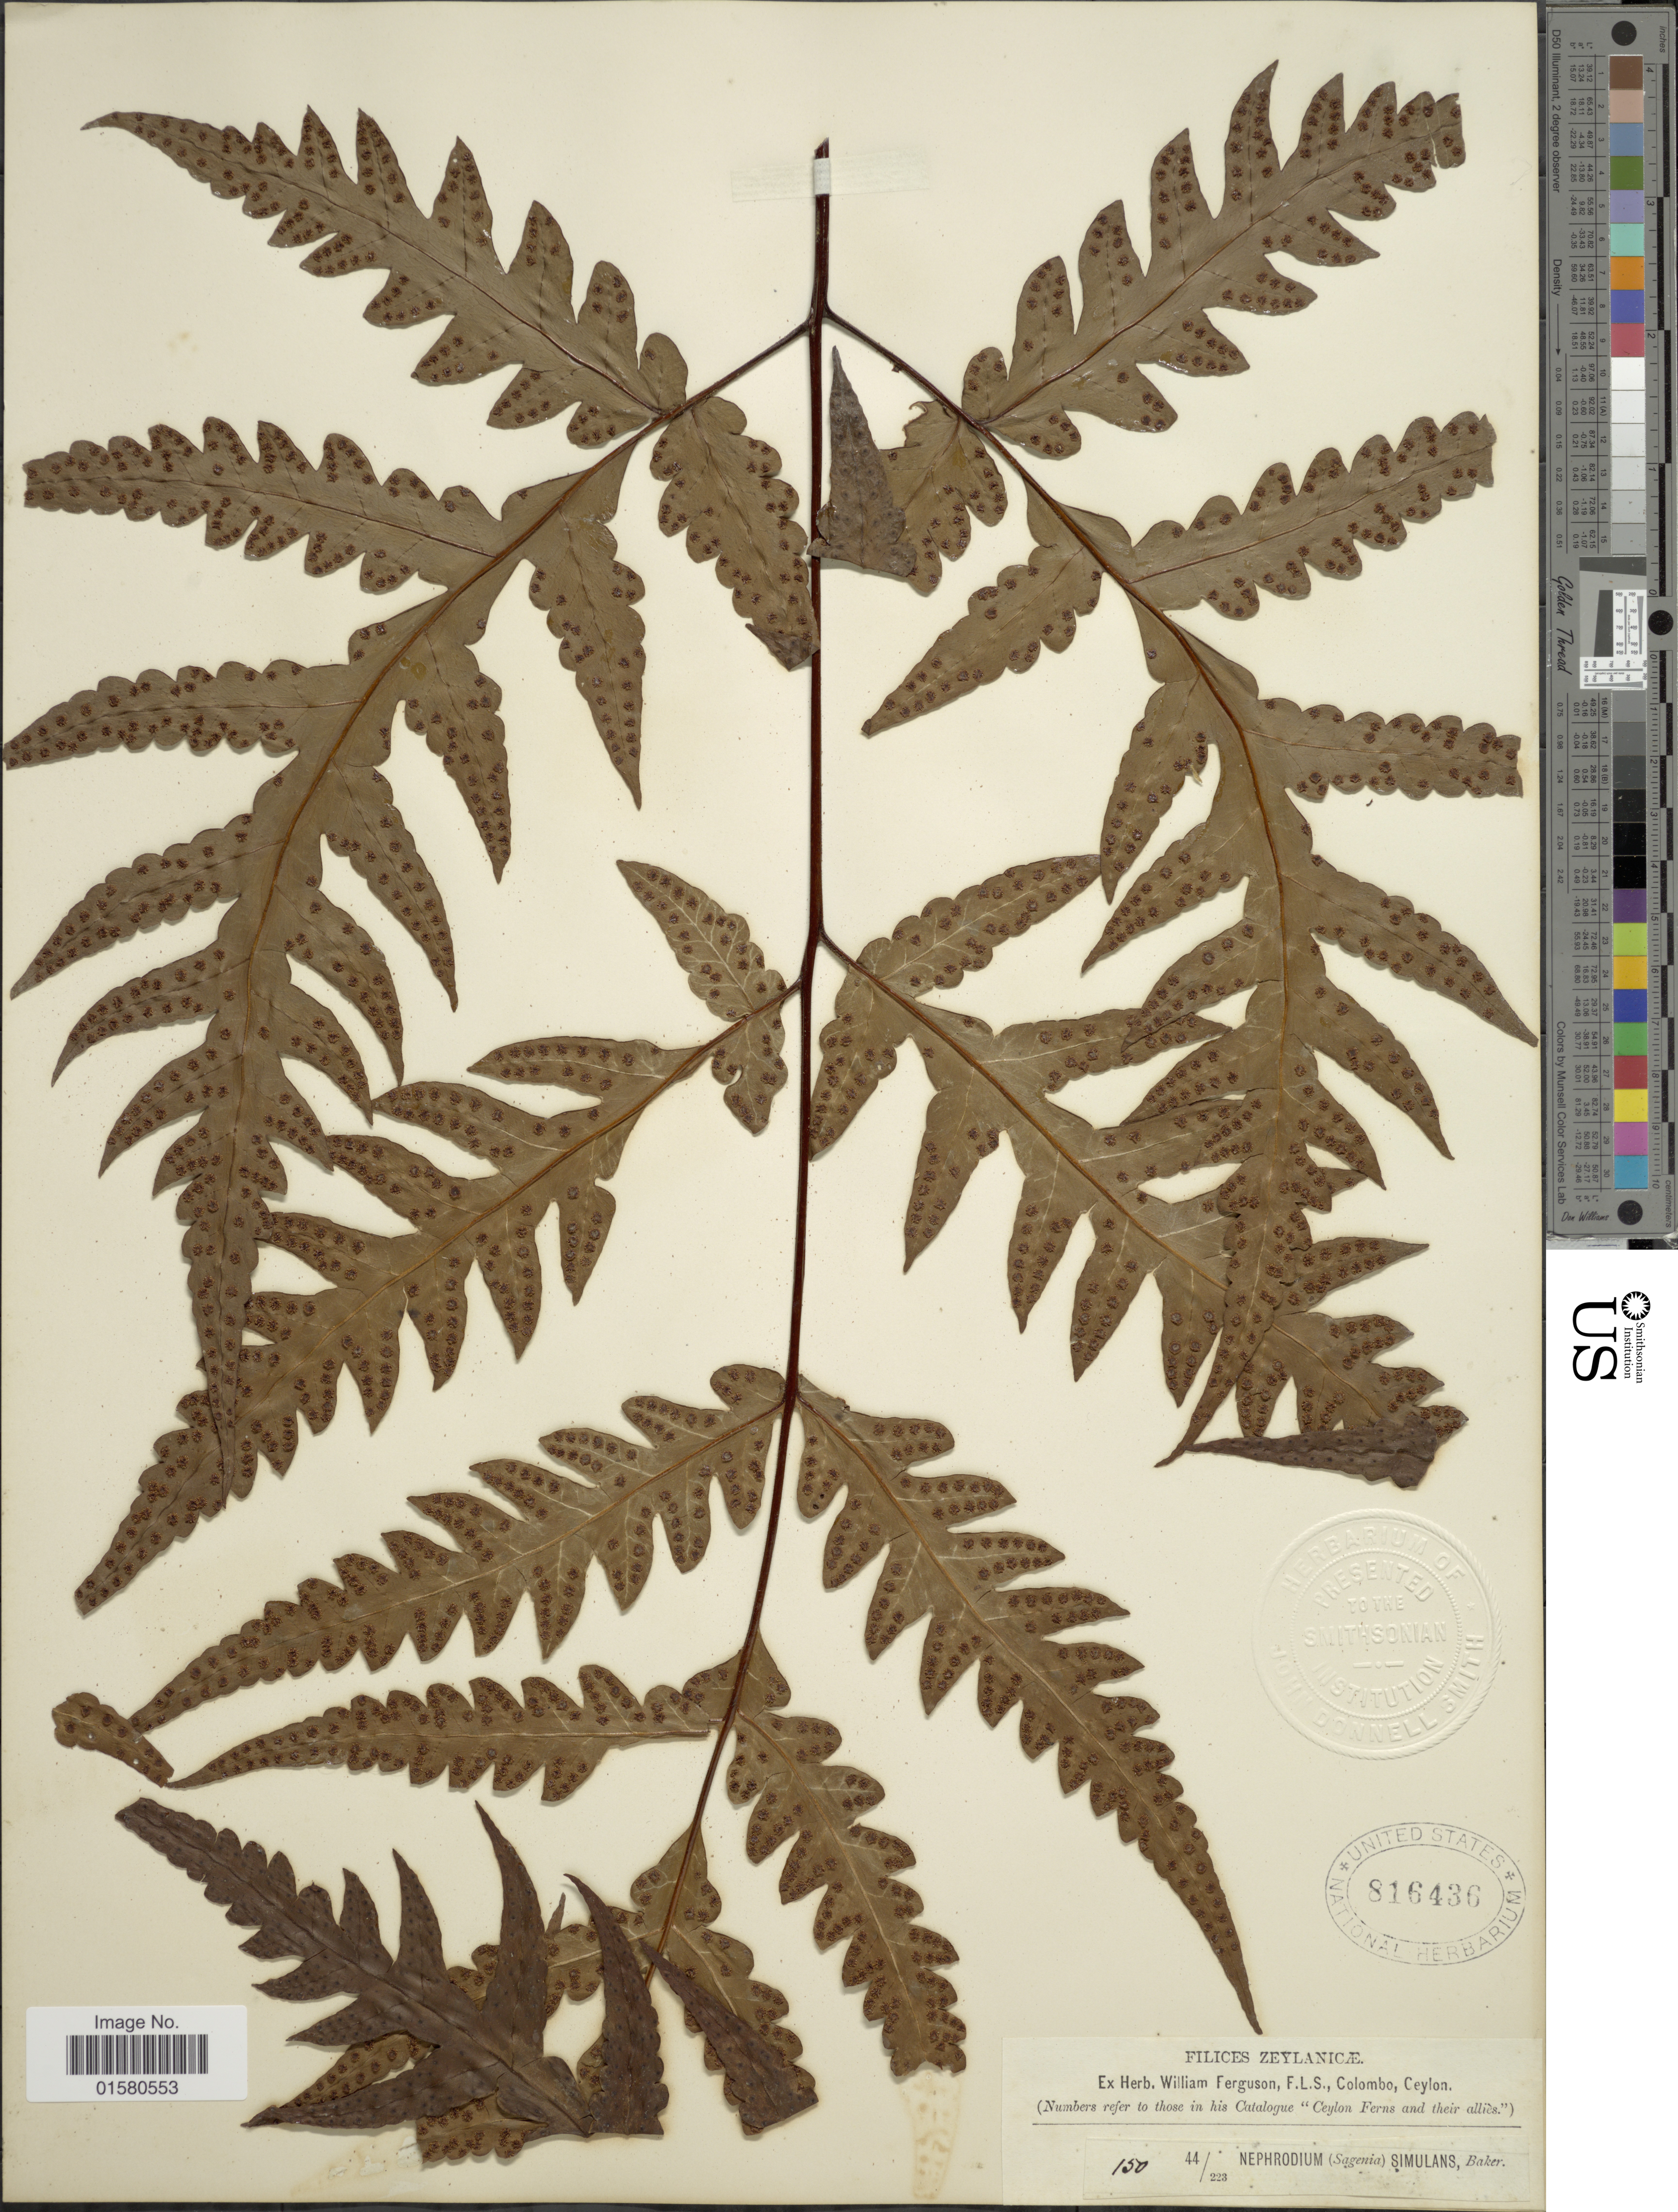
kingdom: Plantae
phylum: Tracheophyta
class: Polypodiopsida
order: Polypodiales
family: Tectariaceae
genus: Tectaria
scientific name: Tectaria thwaitesii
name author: (Bedd.) Ching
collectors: ex herb. W. Ferguson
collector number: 150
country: Sri Lanka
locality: Zeylanicae, Ceylon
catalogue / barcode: US 816436